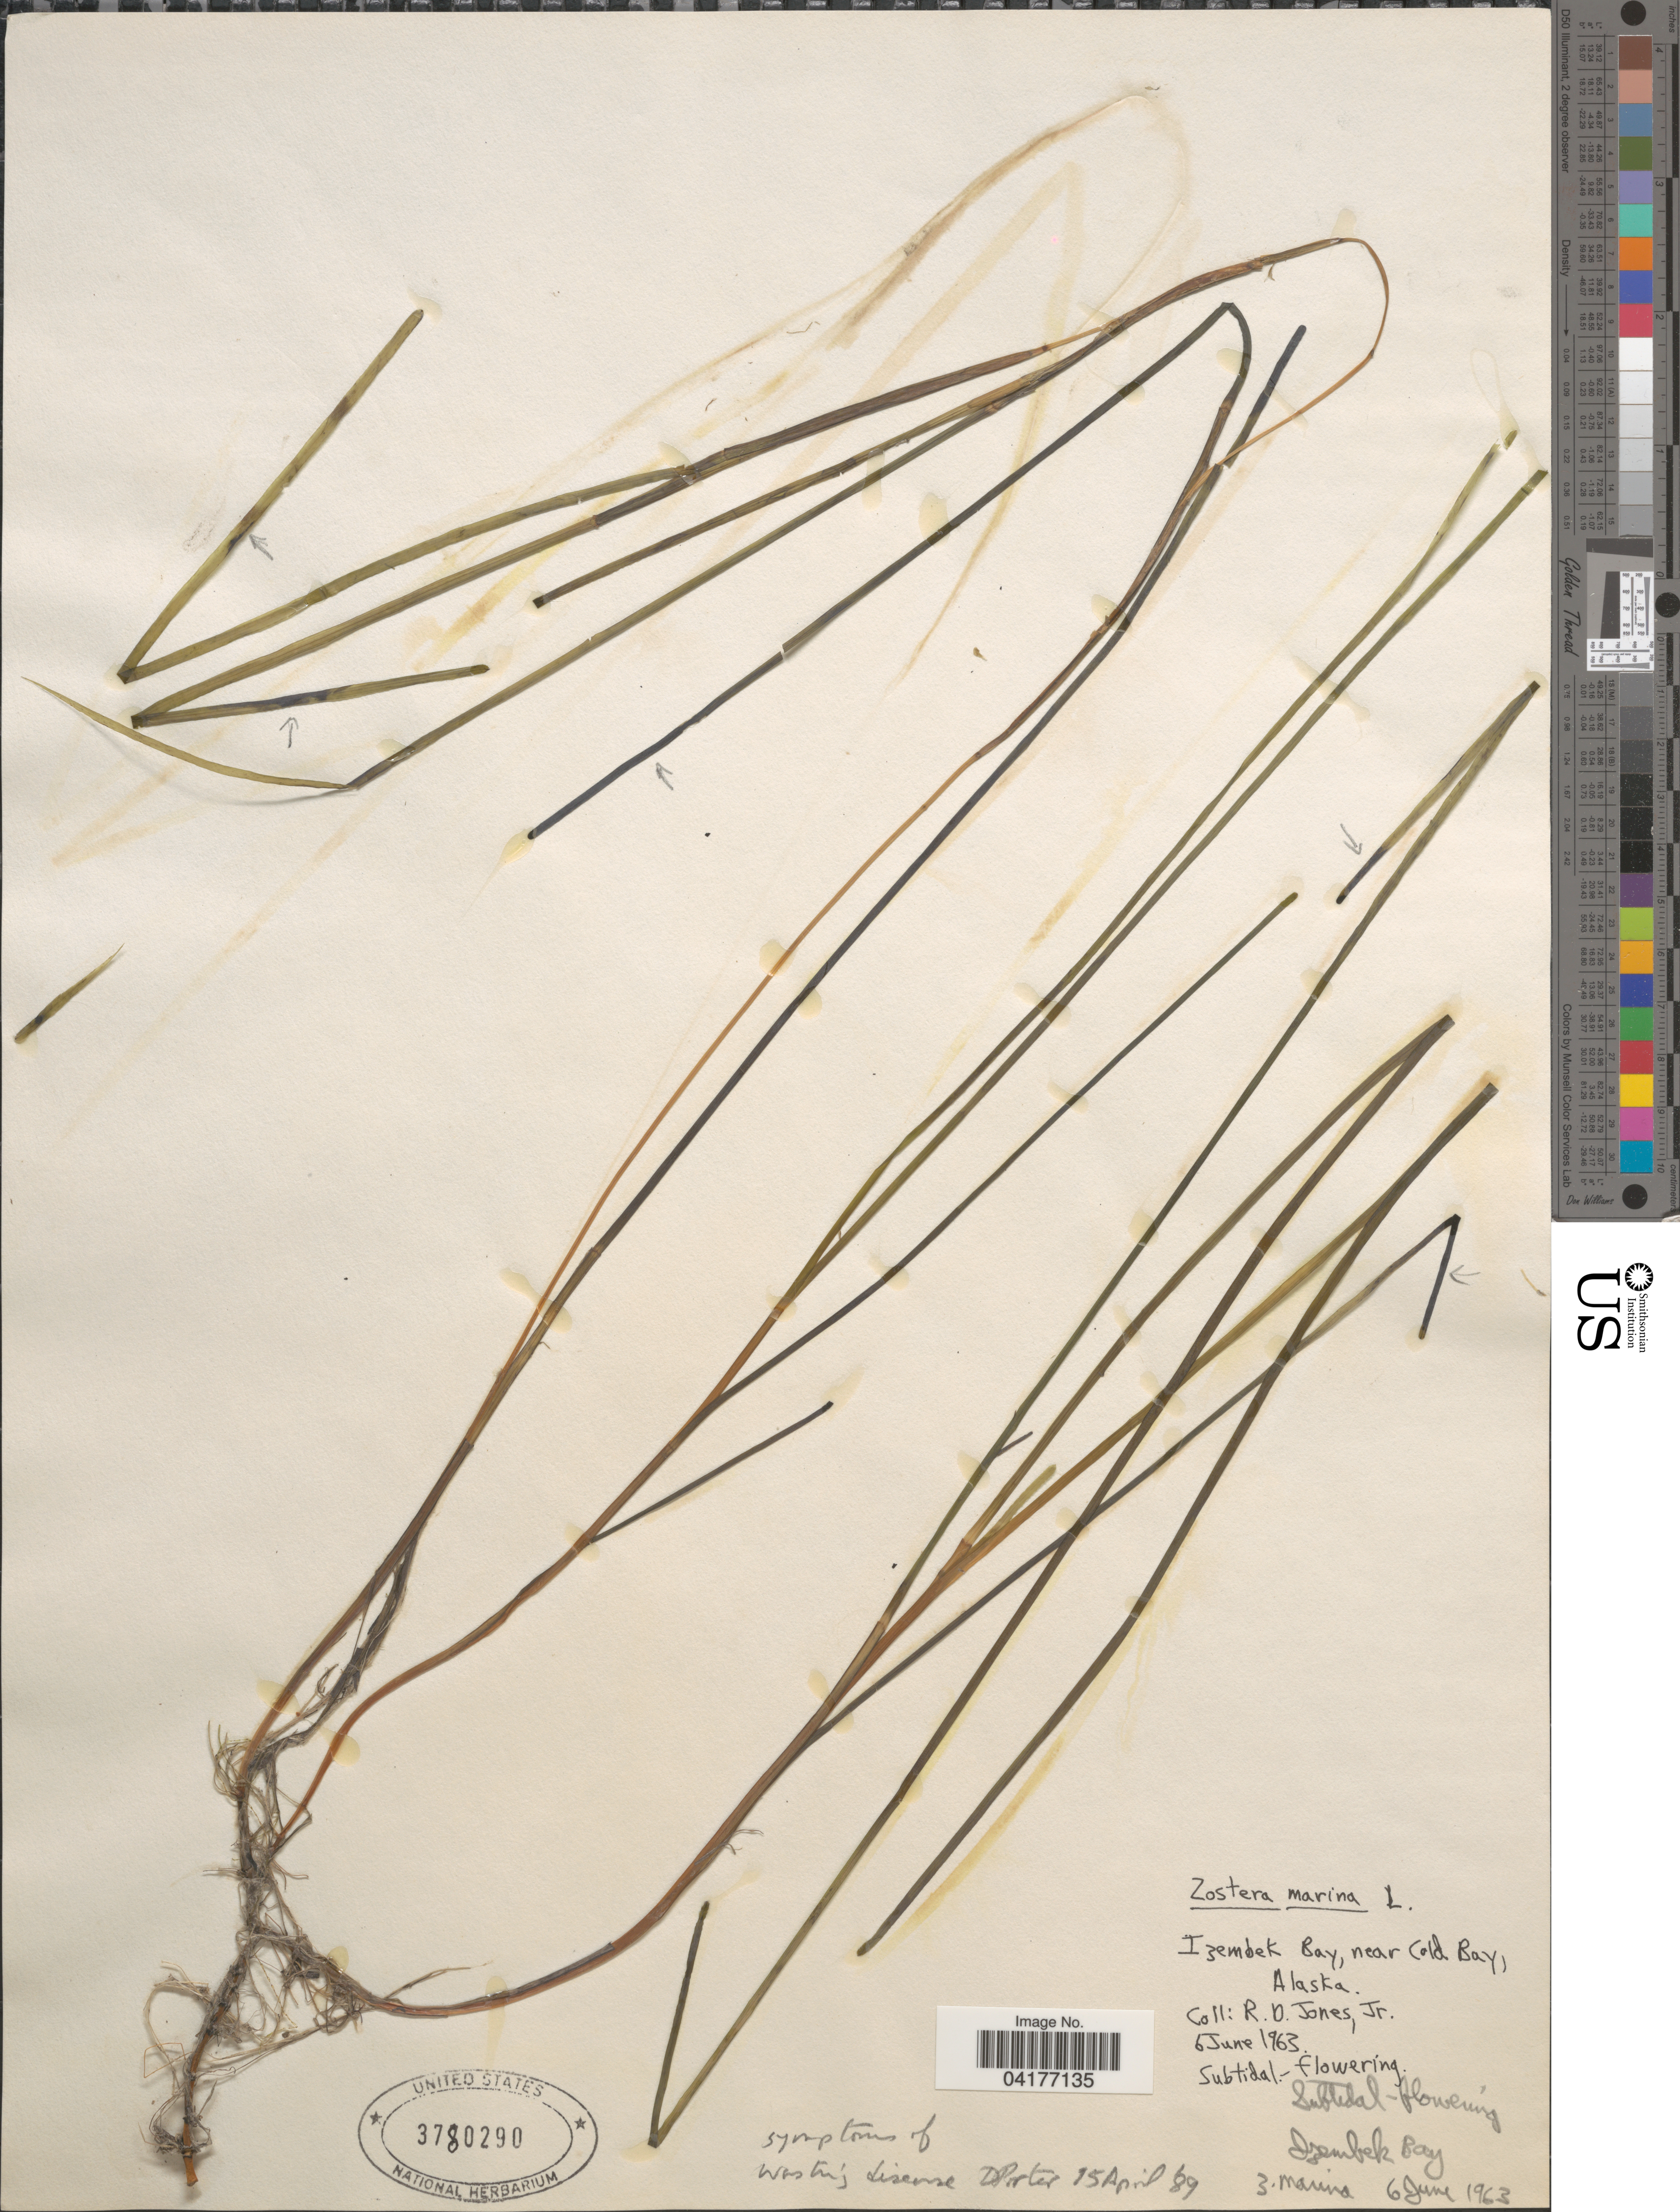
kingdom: Plantae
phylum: Tracheophyta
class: Liliopsida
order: Alismatales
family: Zosteraceae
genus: Zostera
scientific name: Zostera marina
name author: L.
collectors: R. Jones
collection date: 1963-06-06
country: United States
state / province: Alaska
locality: Izembek Bay, near Cold Bay. Subtidal.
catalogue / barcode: US 3780290